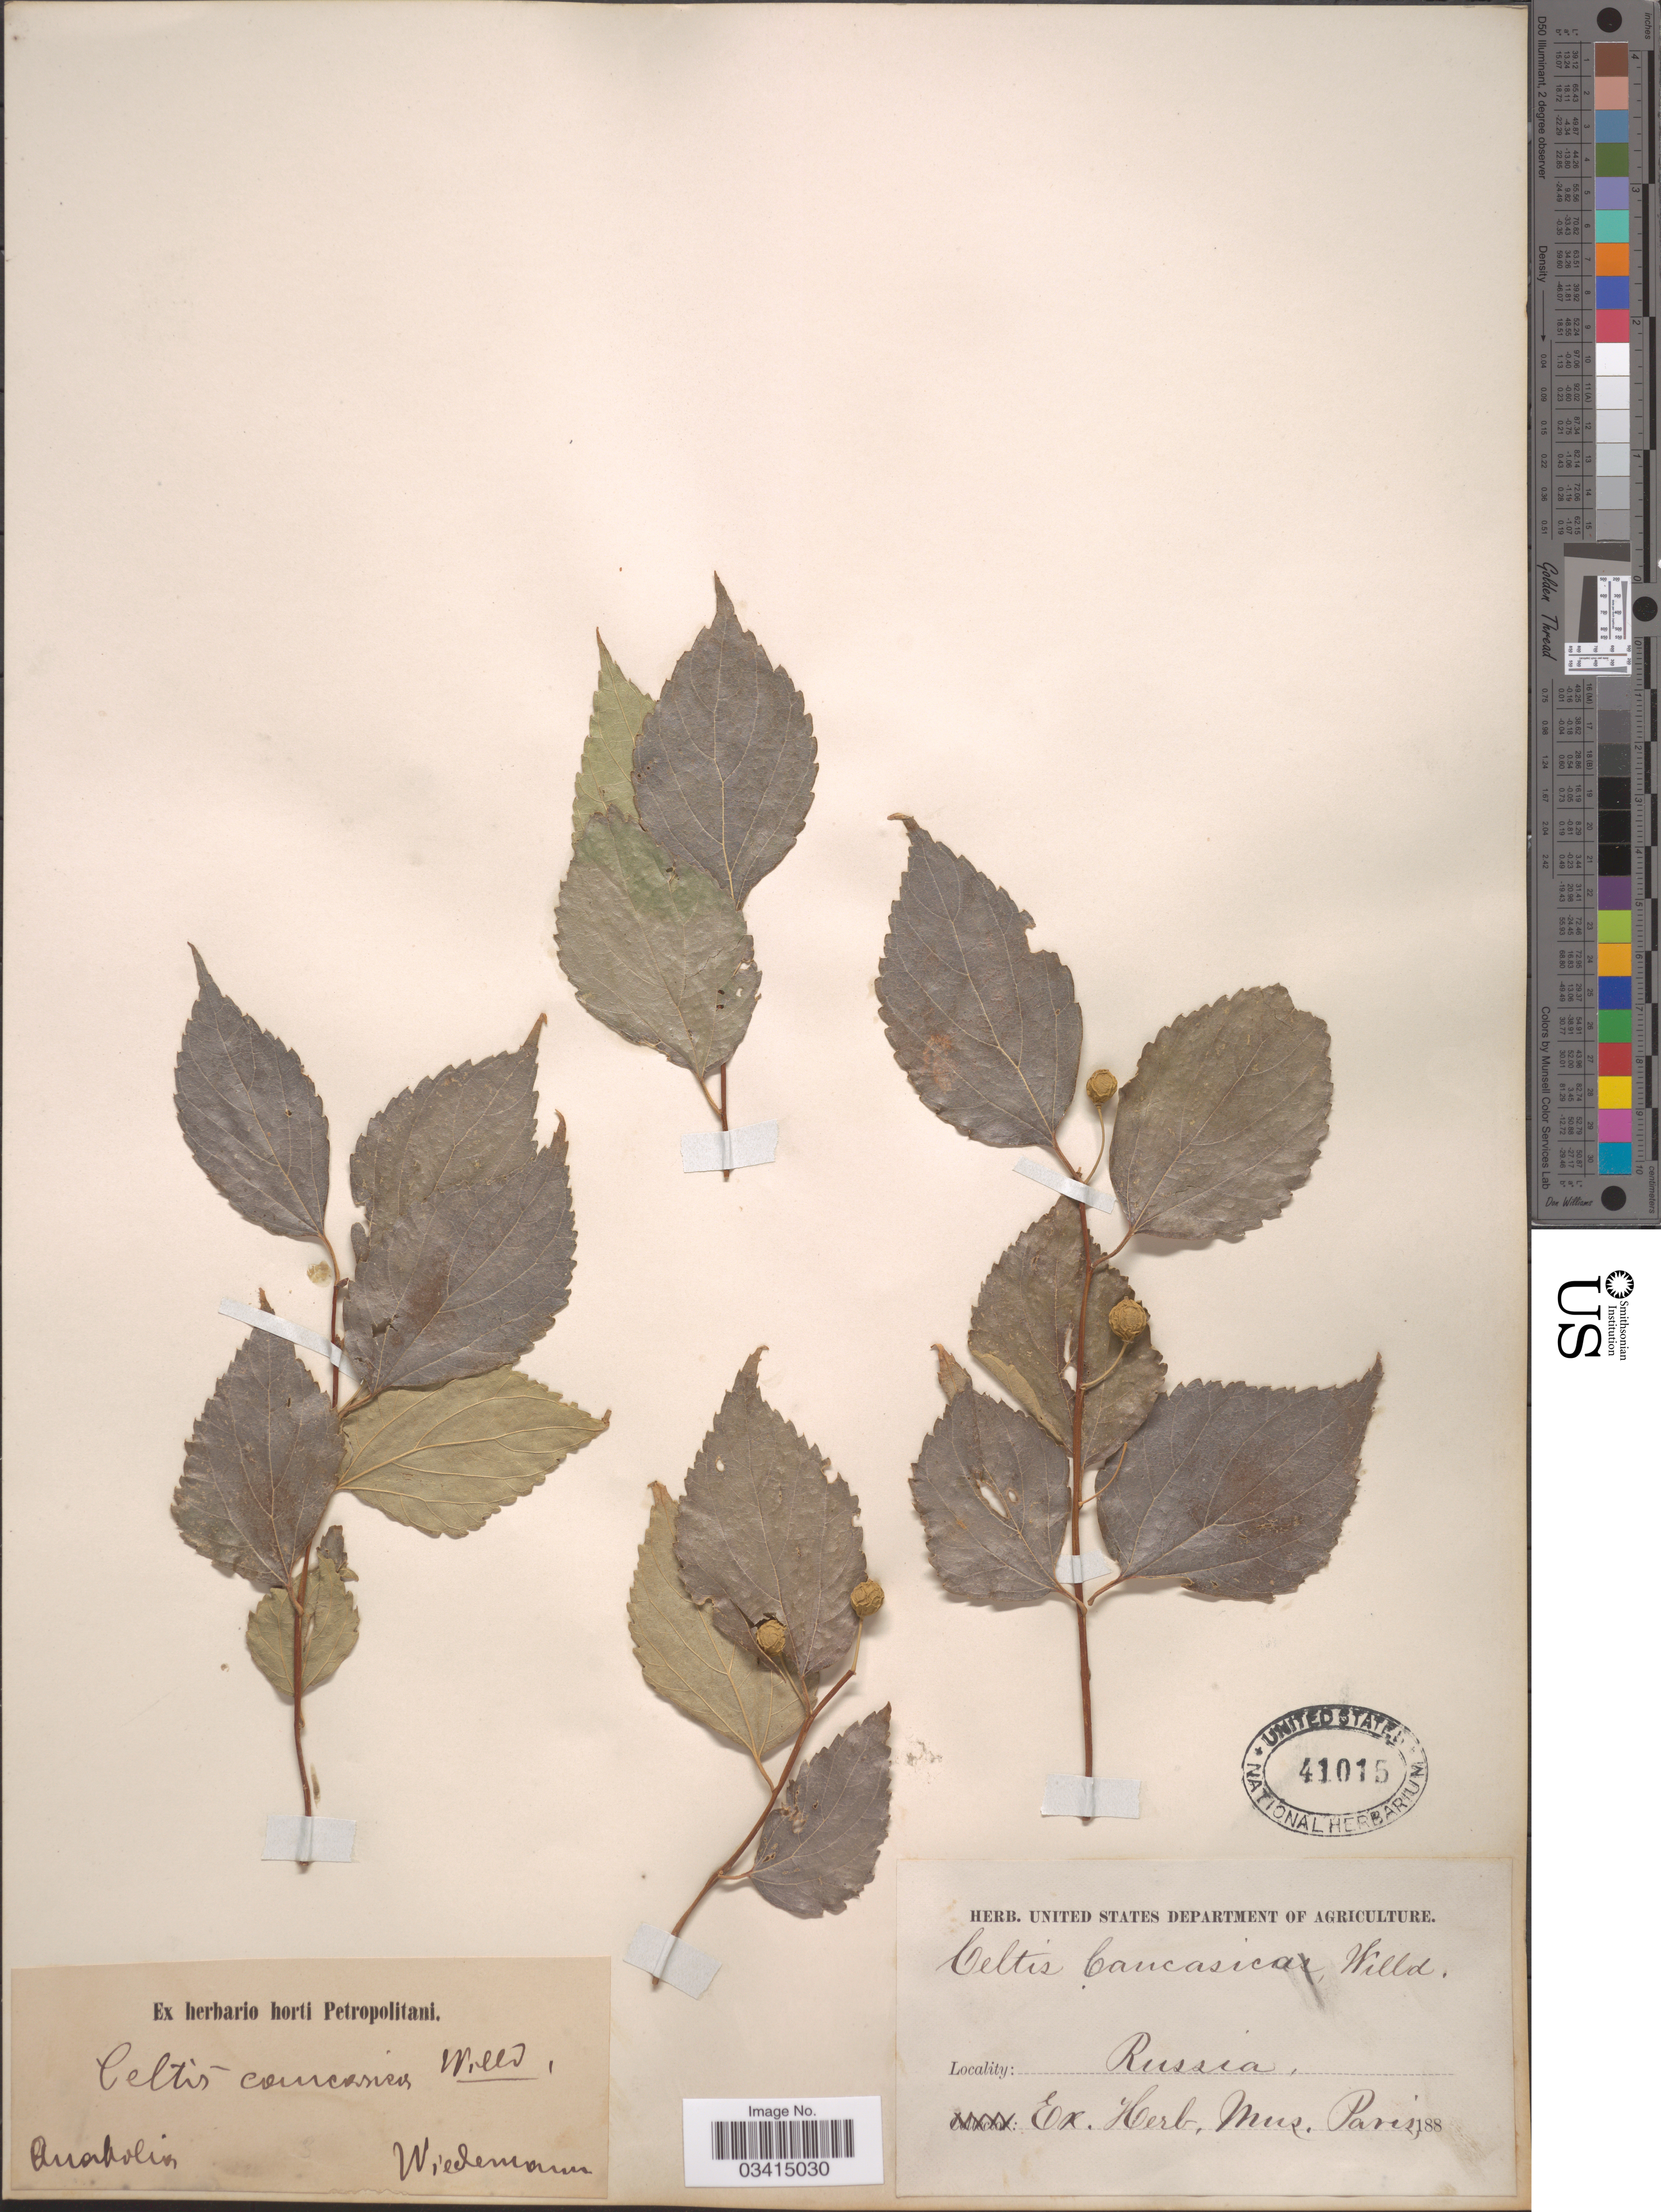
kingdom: Plantae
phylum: Tracheophyta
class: Magnoliopsida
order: Rosales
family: Cannabaceae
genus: Celtis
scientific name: Celtis australis subsp. caucasica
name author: (Willd.) C. C. Towns.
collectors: -. Wiedermann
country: Turkey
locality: Anatolia. Russia.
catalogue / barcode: US 41015